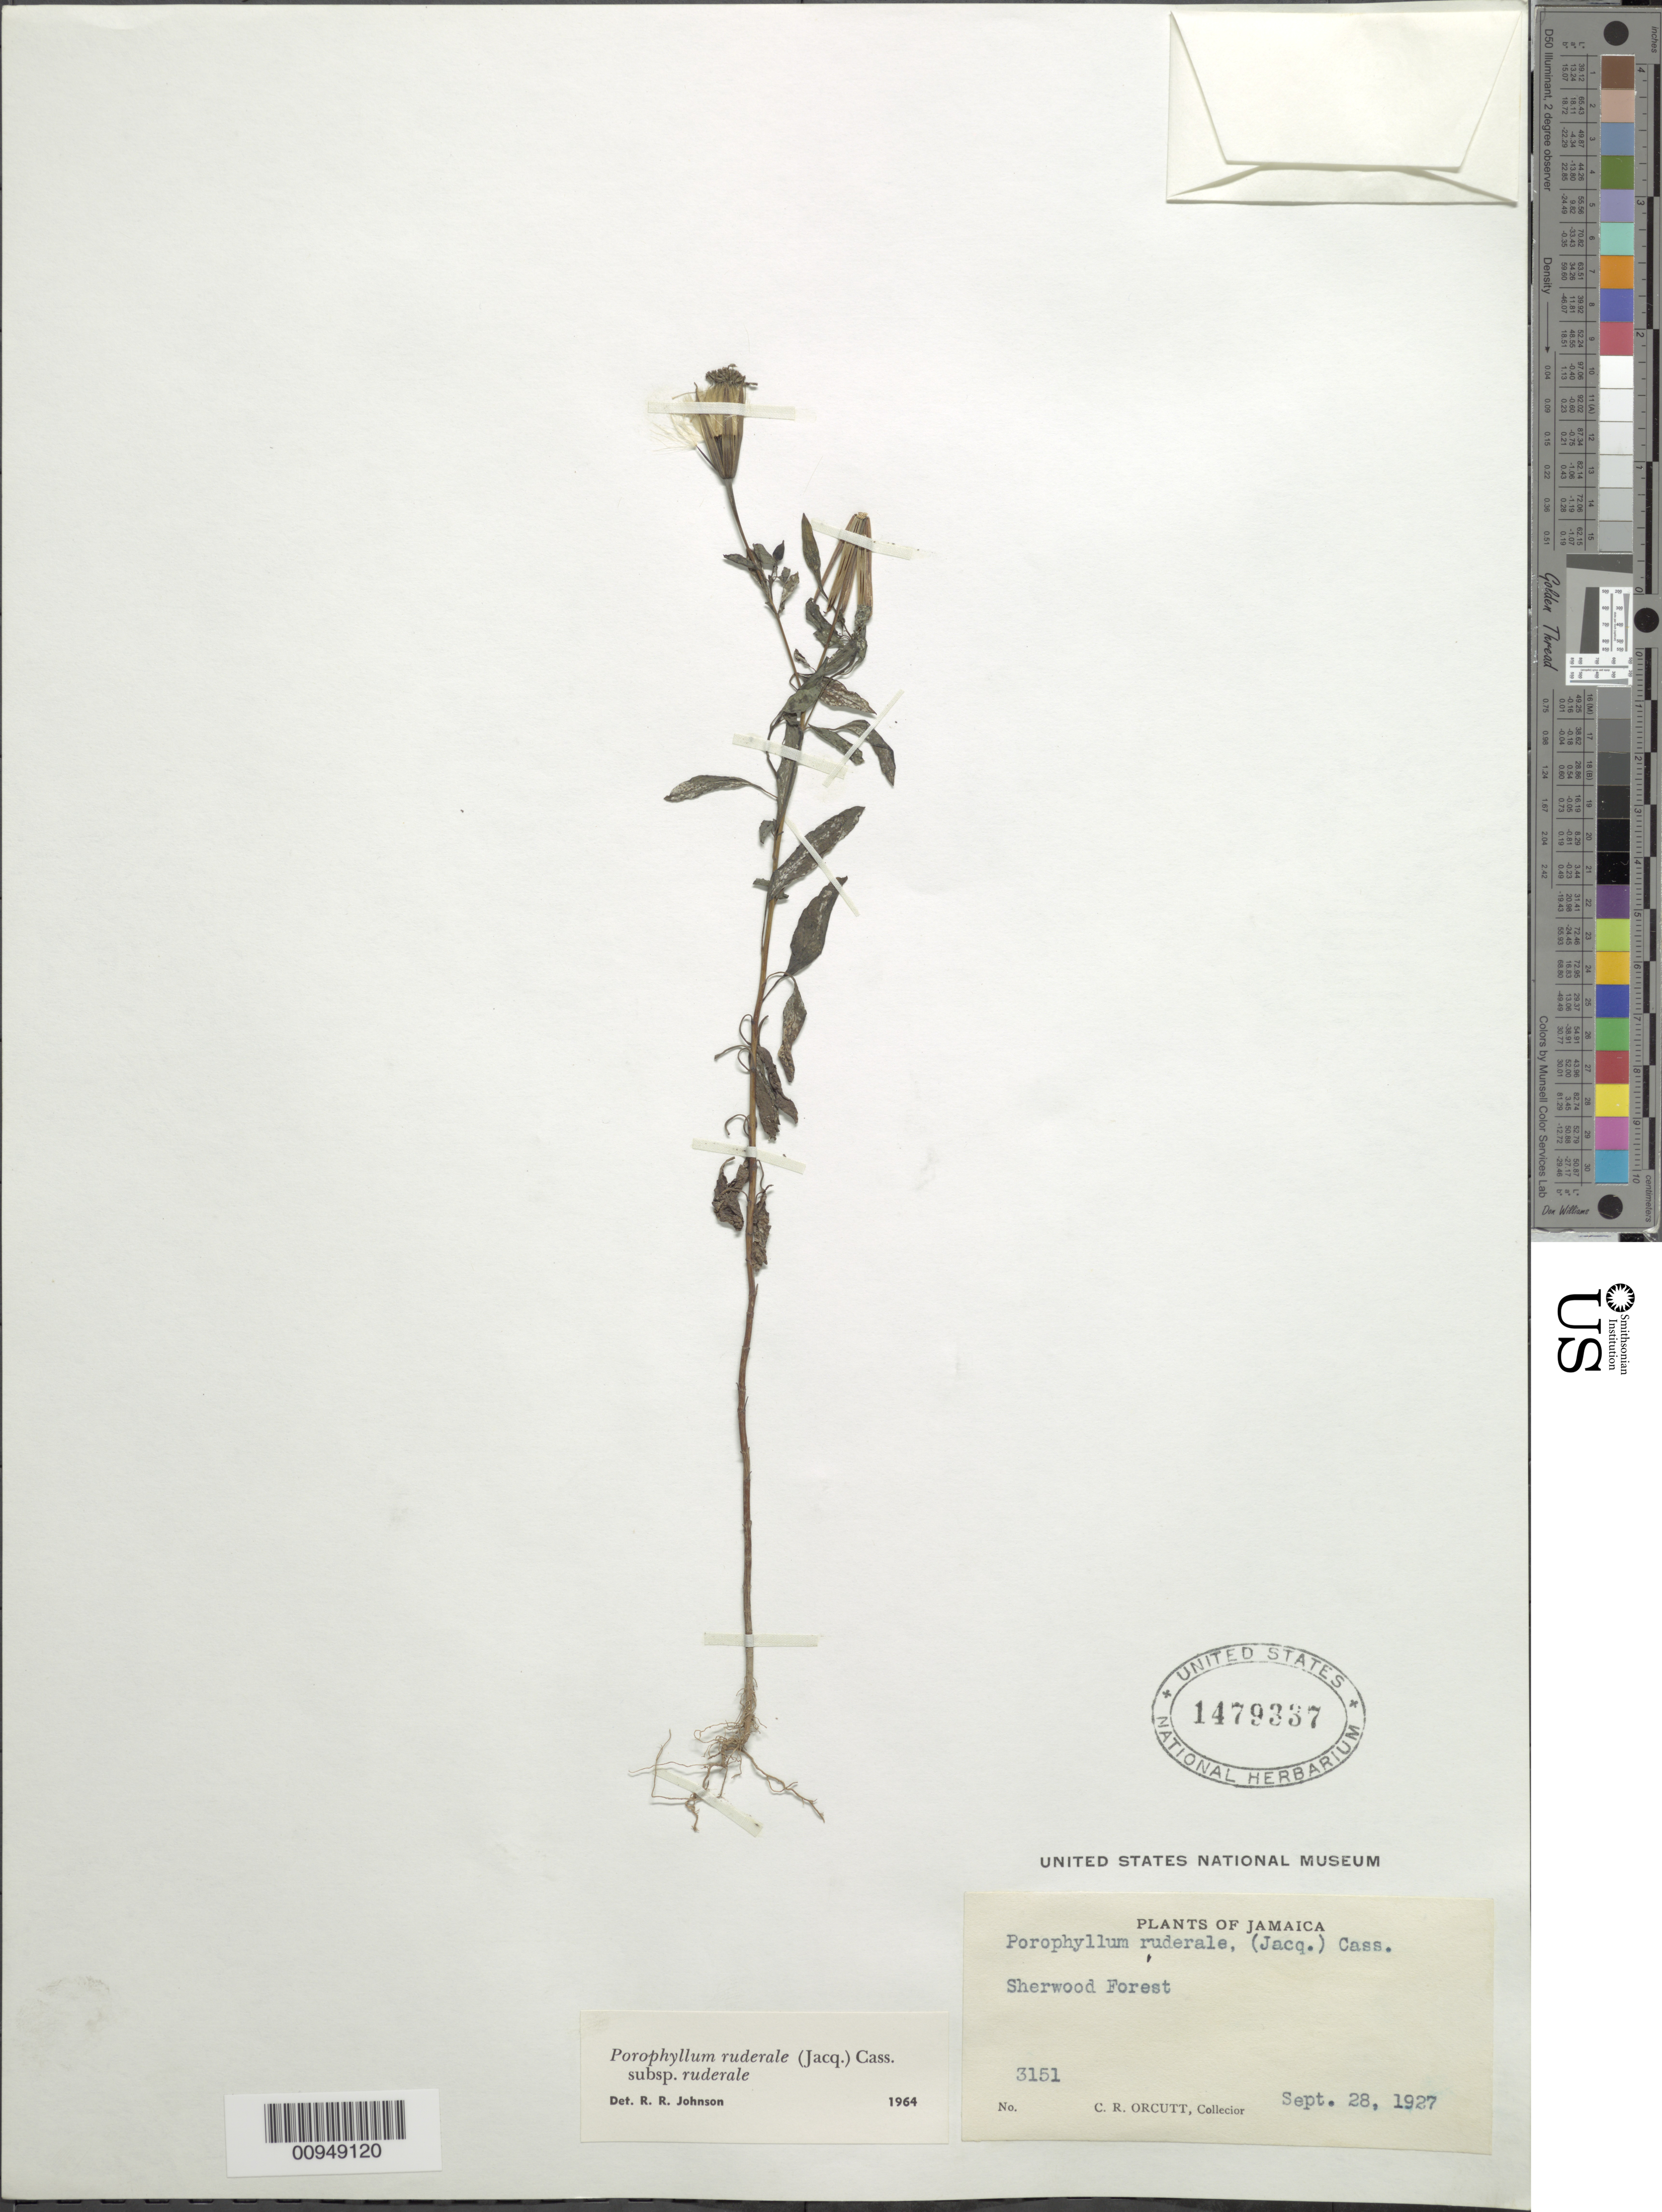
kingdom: Plantae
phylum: Tracheophyta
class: Magnoliopsida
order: Asterales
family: Asteraceae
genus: Porophyllum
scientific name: Porophyllum ruderale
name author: (Jacq.) Cass.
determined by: Johnson, R. R.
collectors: C. R. Orcutt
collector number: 3151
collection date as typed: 28 Sep 1927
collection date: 1927-09-28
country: Jamaica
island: Jamaica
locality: Sherwood Forest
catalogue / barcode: US 1479337